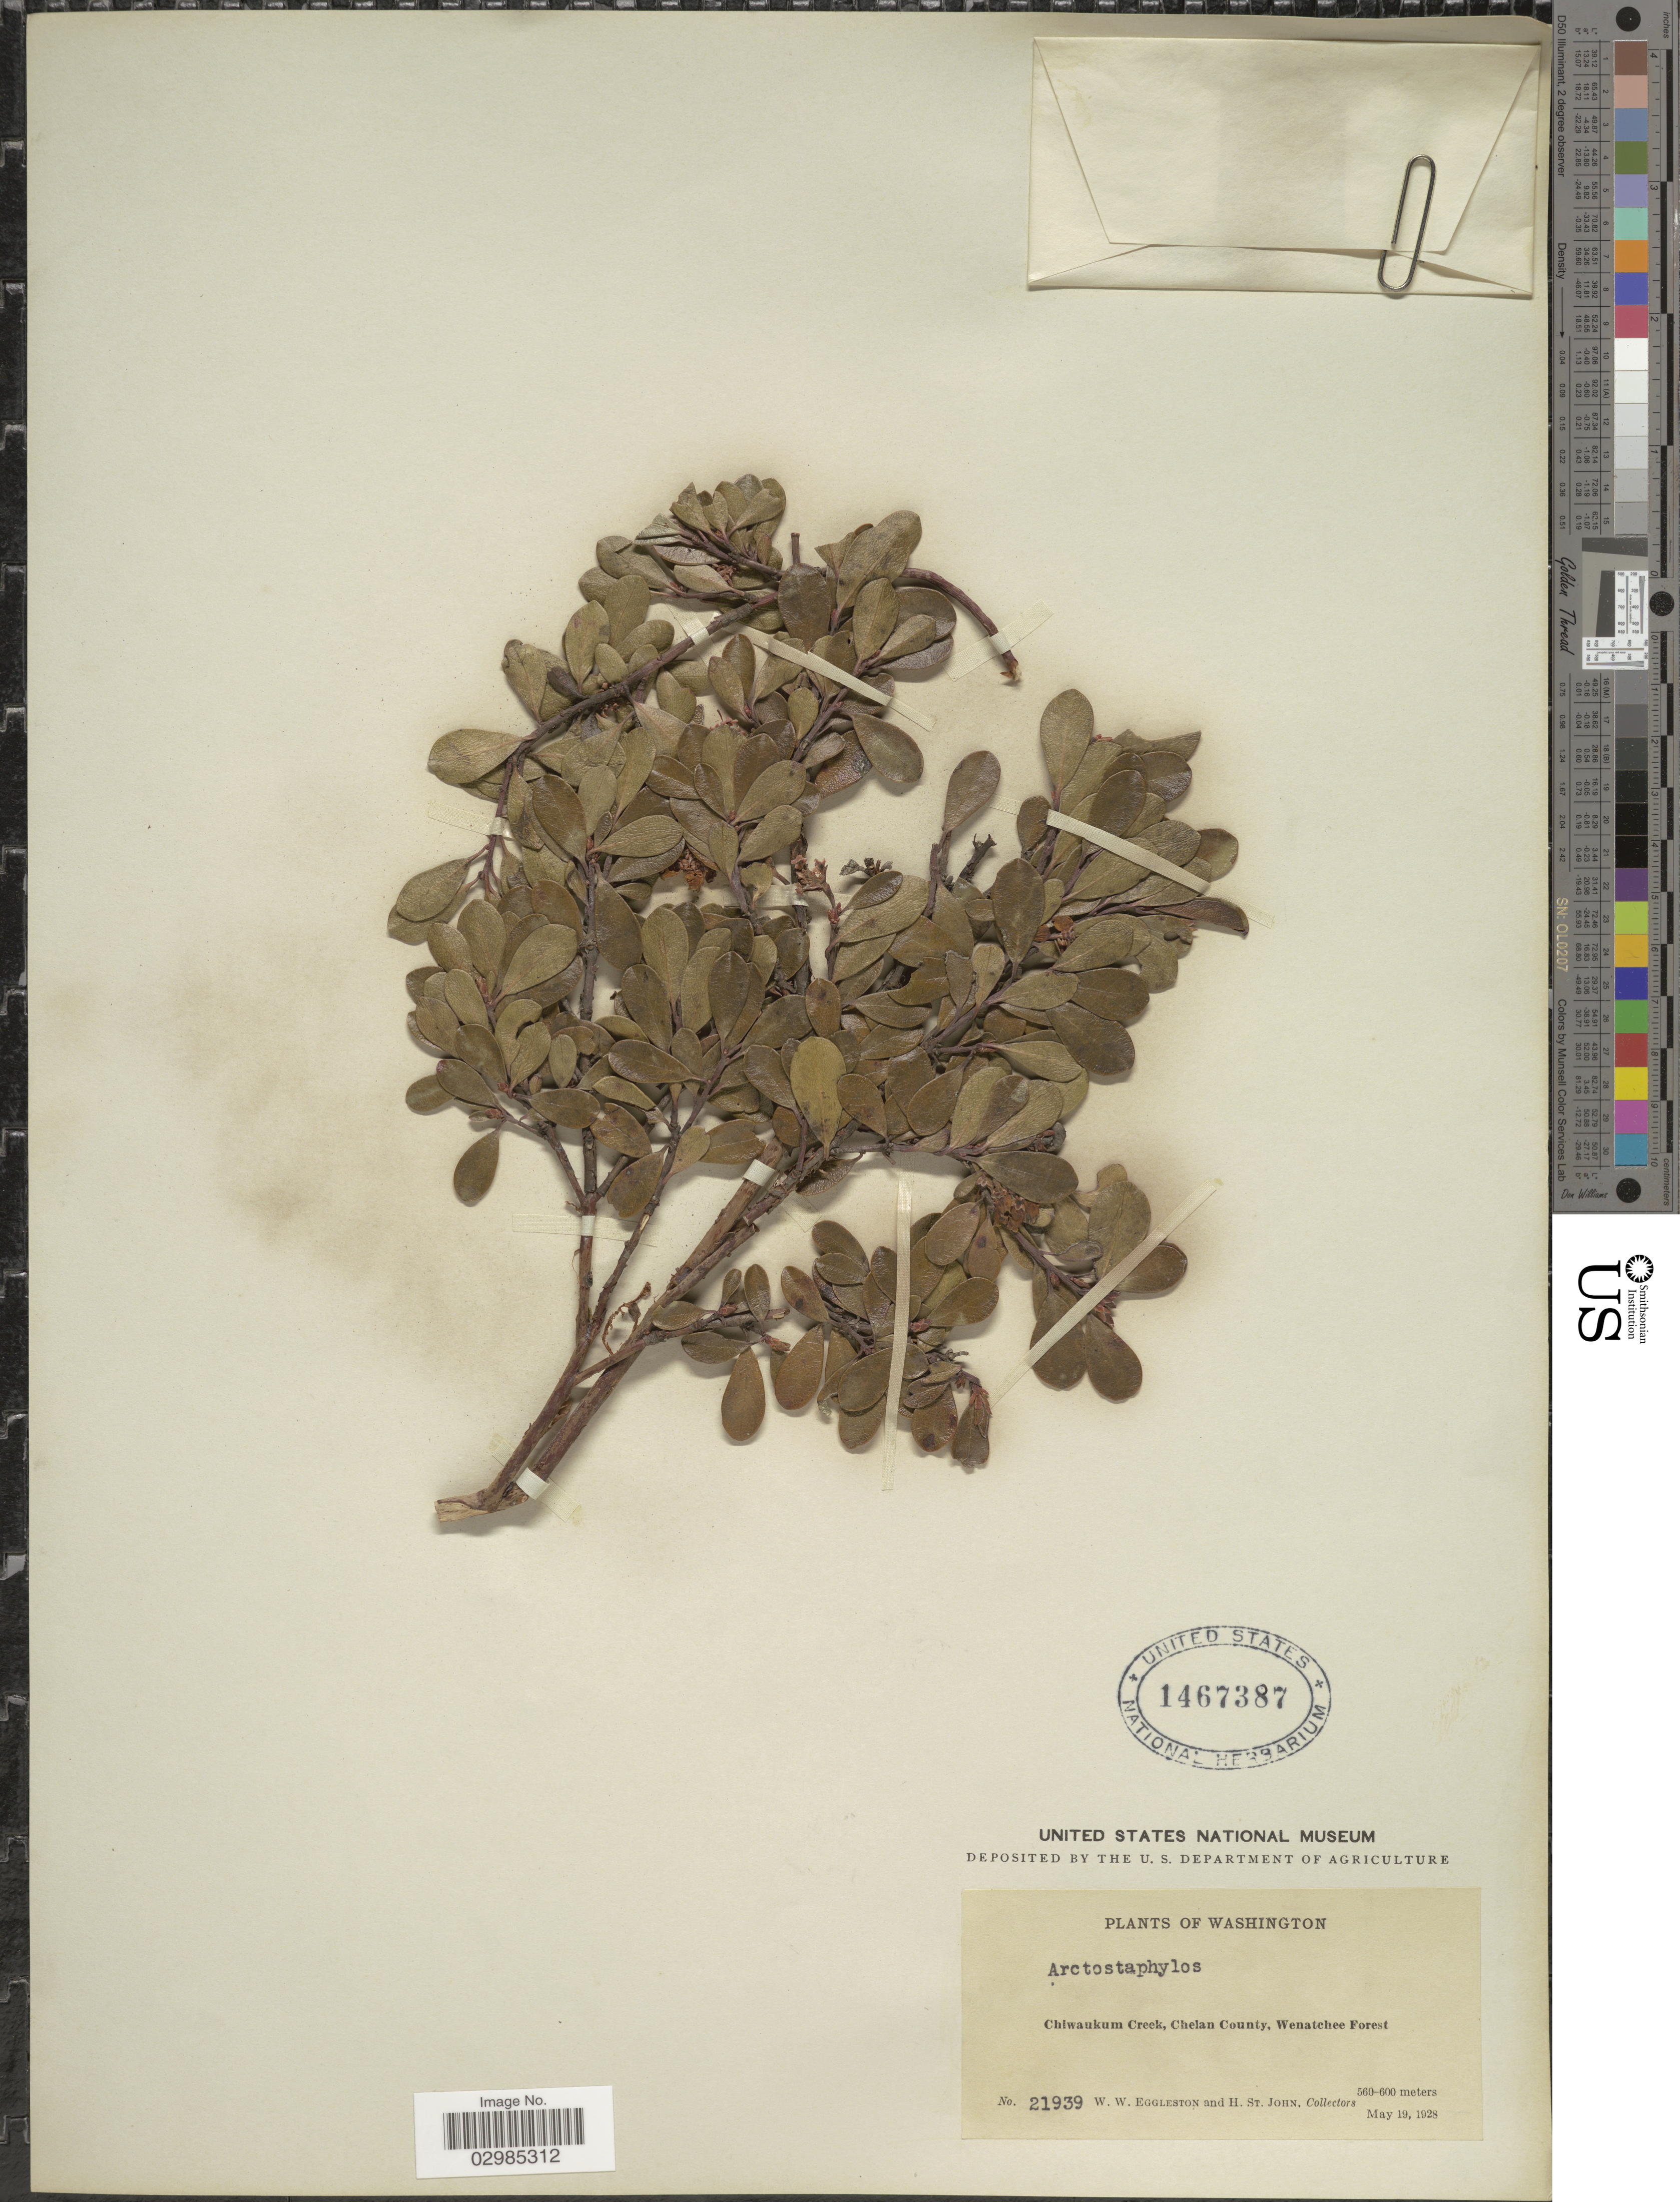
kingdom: Plantae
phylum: Tracheophyta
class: Magnoliopsida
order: Ericales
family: Ericaceae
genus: Arctostaphylos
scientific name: Arctostaphylos cratericola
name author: (Donn. Sm.) Donn. Sm.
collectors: W. W. Eggleston & H. St. John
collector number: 21939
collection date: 1928-05-19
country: United States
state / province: Washington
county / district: Chelan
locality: Chiwaukum Creek, Chelan County, Wenatchee Forest.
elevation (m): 560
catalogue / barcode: US 1467387